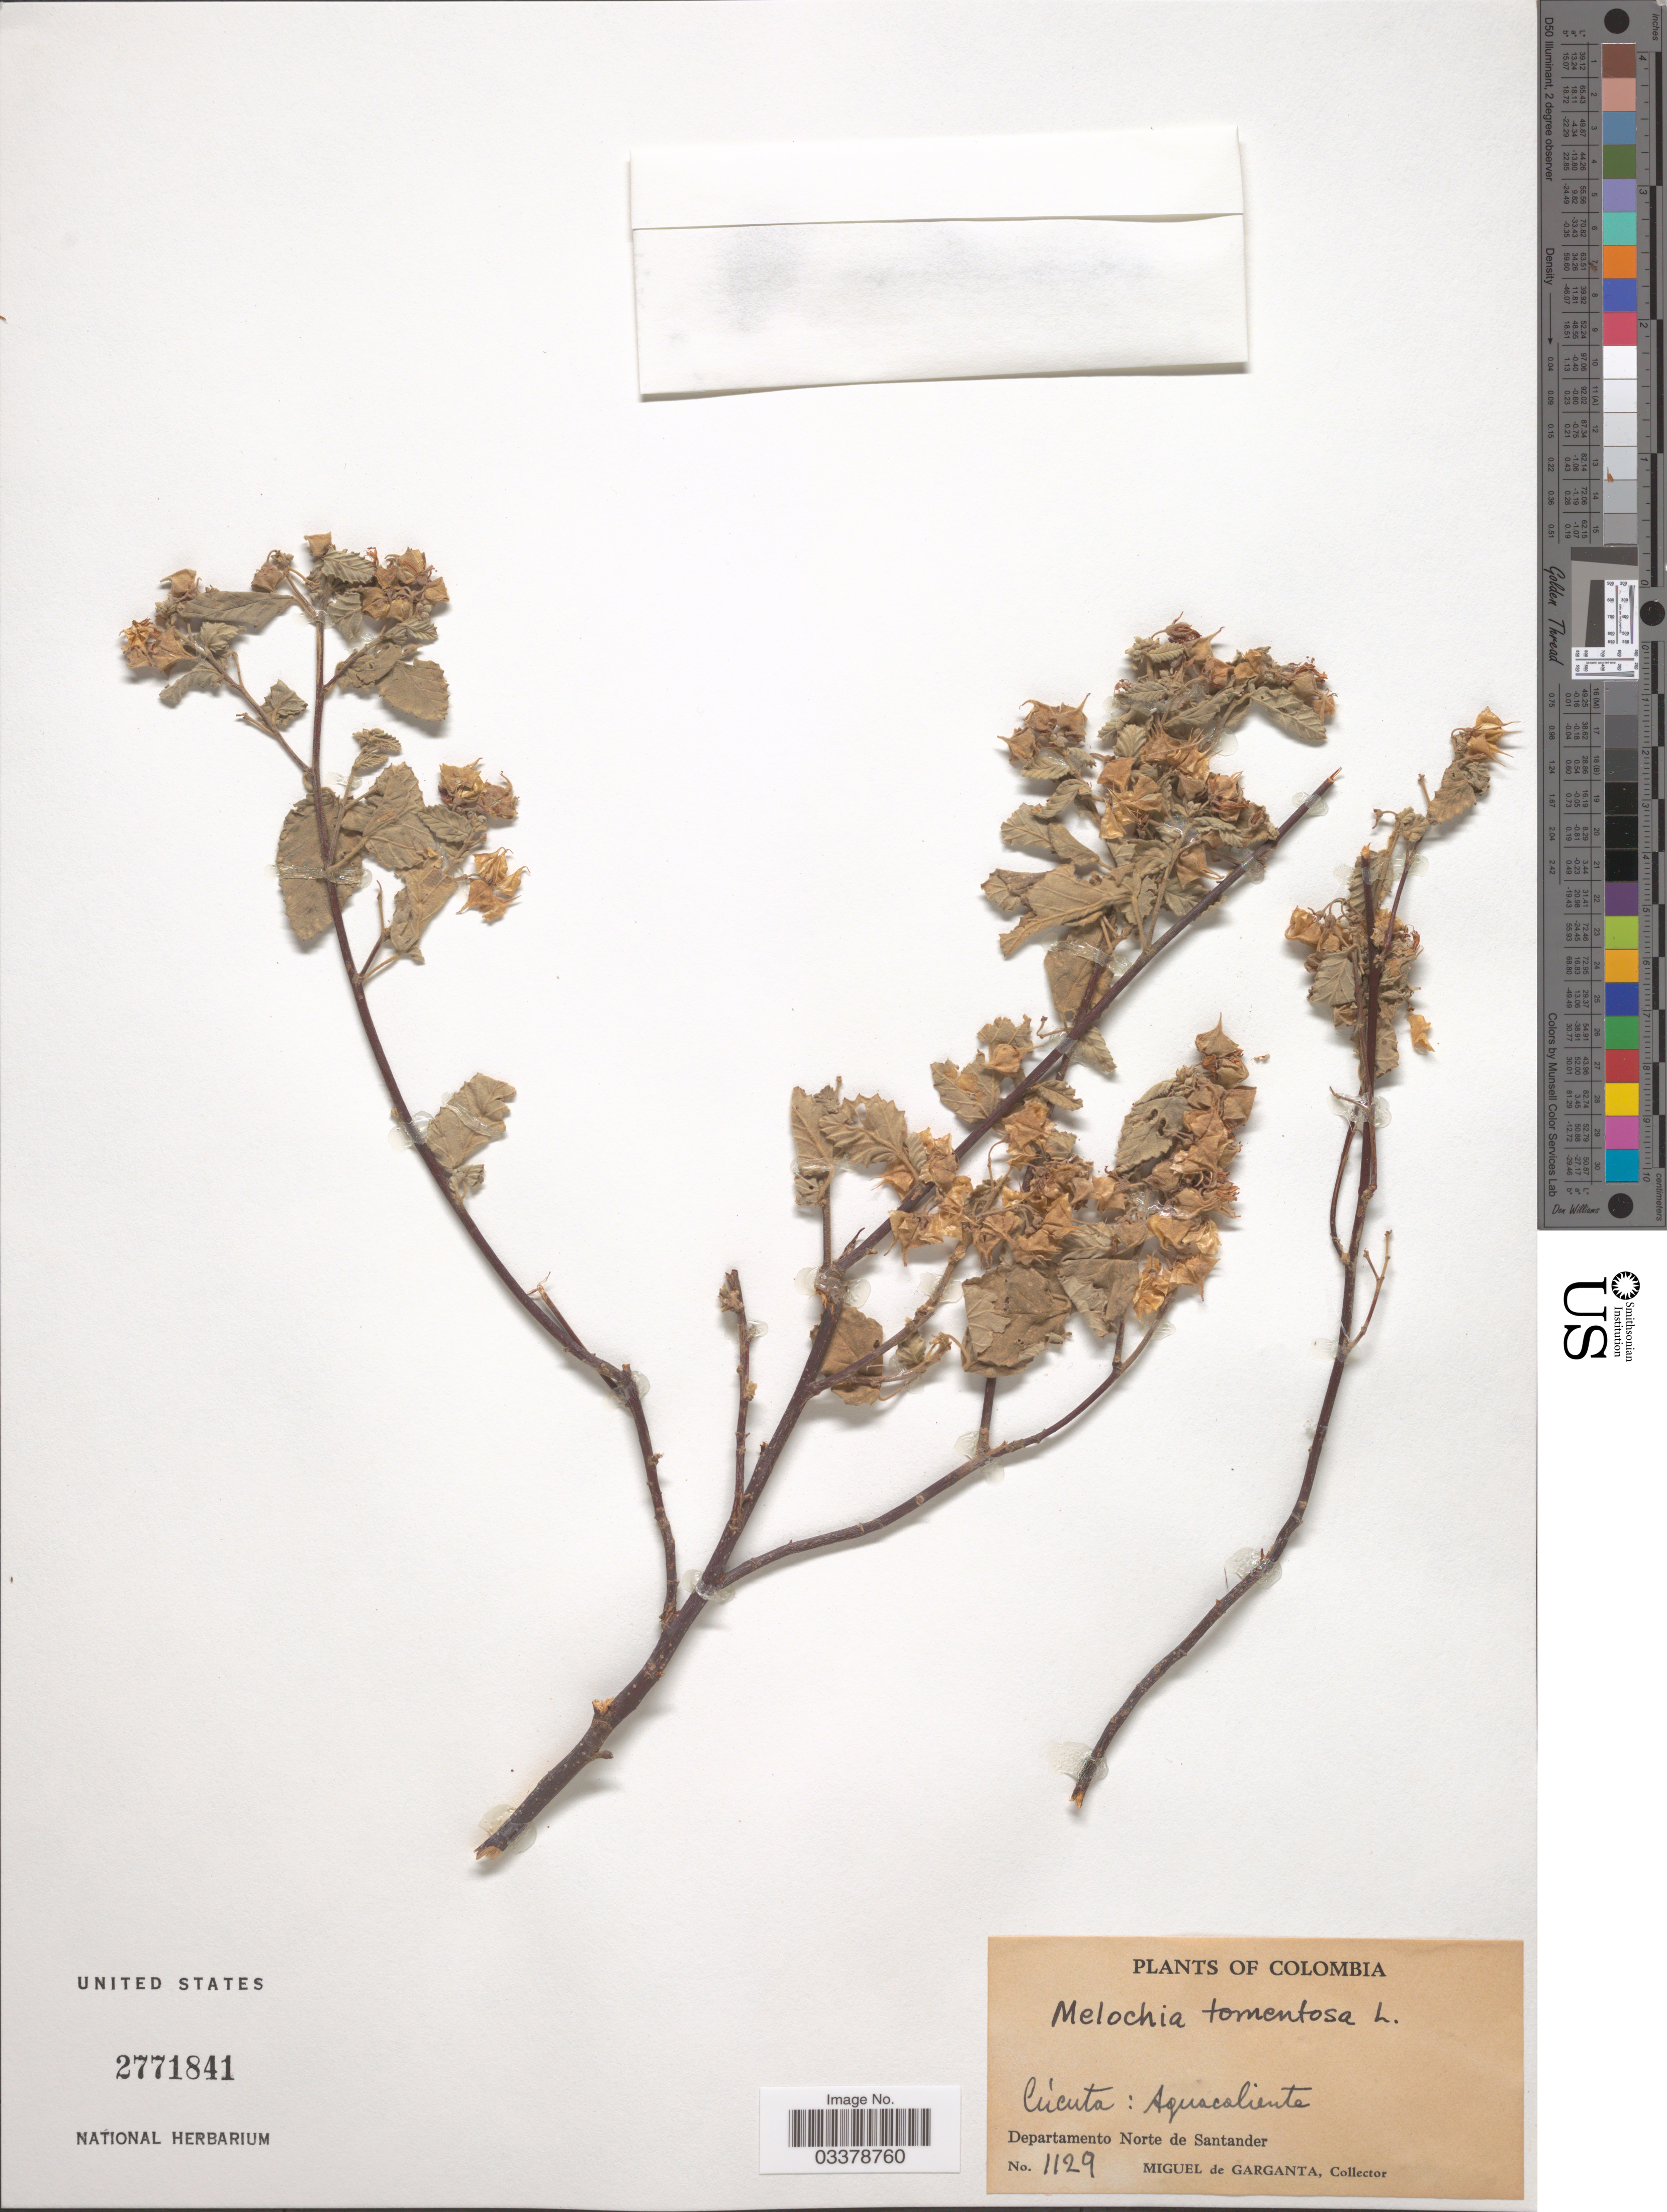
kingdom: Plantae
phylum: Tracheophyta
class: Magnoliopsida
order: Malvales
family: Malvaceae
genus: Melochia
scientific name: Melochia tomentosa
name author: L.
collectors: M. Garganta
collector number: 1129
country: Colombia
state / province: Norte de Santander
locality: Cúcuta: Aquacaliente. Departamento Norte de Santander.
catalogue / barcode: US 2771841